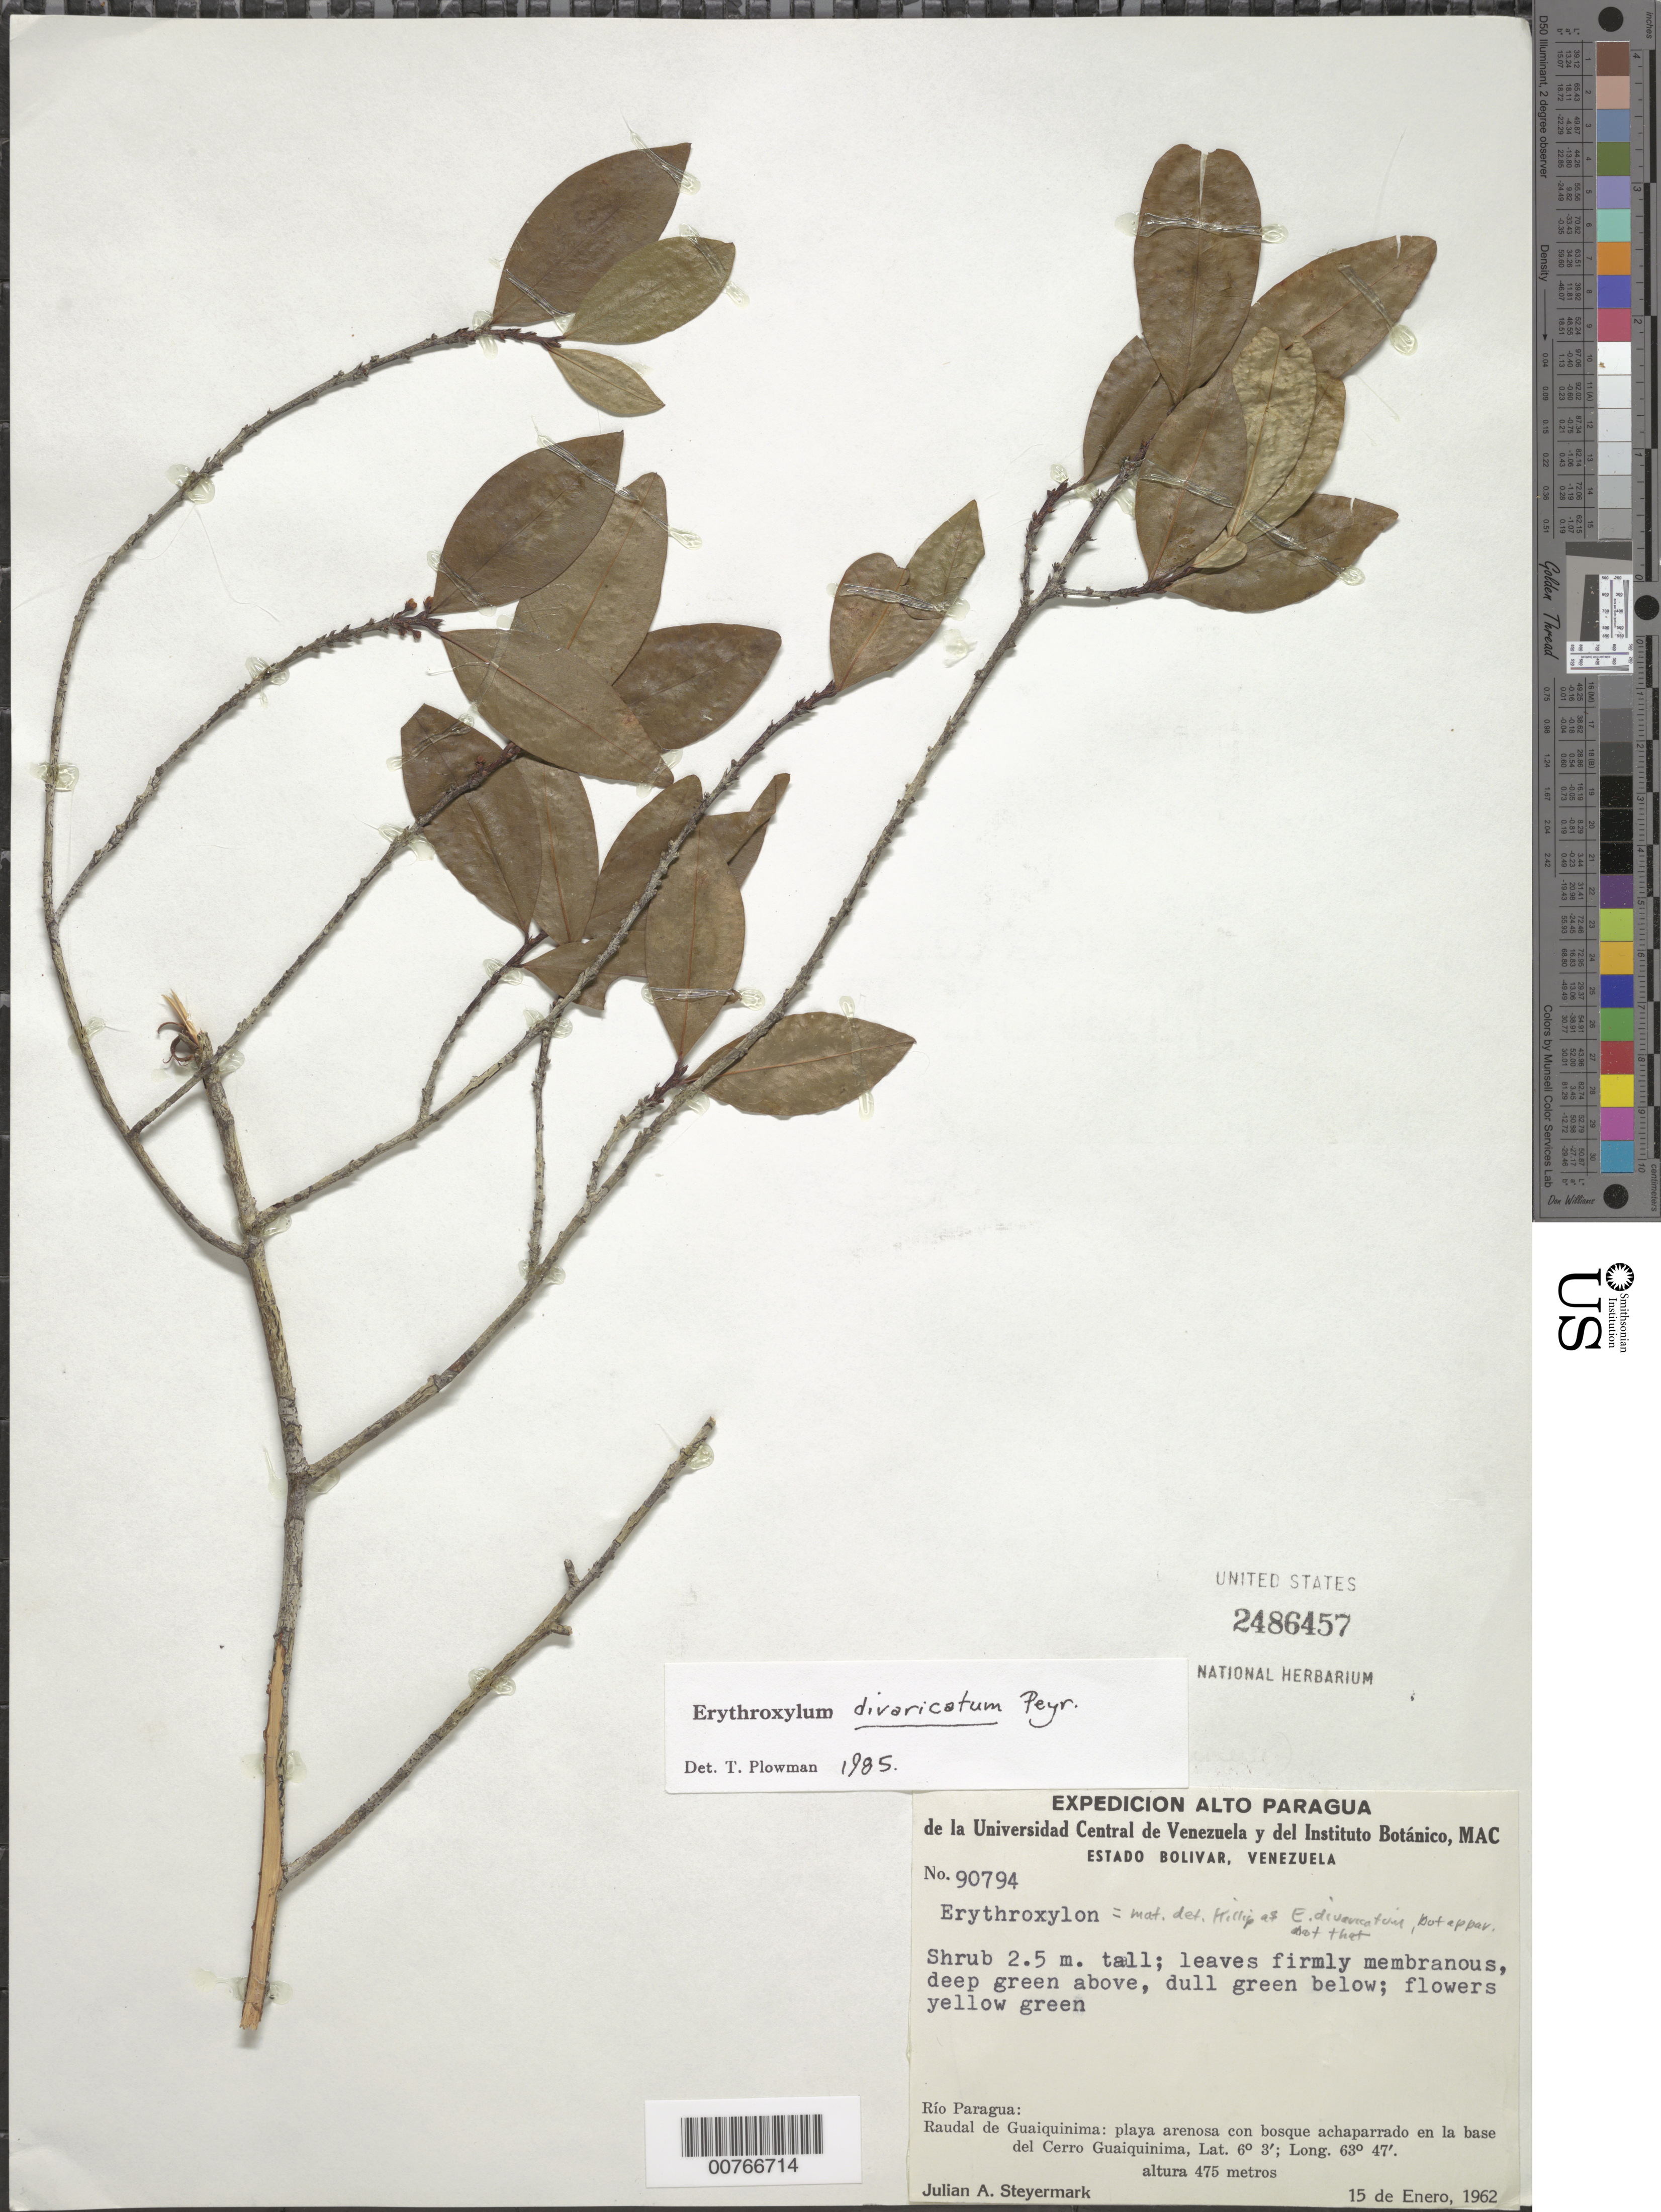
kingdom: Plantae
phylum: Tracheophyta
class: Magnoliopsida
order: Malpighiales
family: Erythroxylaceae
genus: Erythroxylum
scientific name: Erythroxylum divaricatum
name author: Peyr.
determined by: Plowman, Timothy C.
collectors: J. Steyermark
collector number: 90794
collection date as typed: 15-Jan-62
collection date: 1962-01-15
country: Venezuela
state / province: Bolívar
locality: Río Paragua, raudal de Guaiquinima, base of Cerro Guaiquinima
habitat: Playa arenosa con bosque achaparrado en la base del cerro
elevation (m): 475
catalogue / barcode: US 2486457